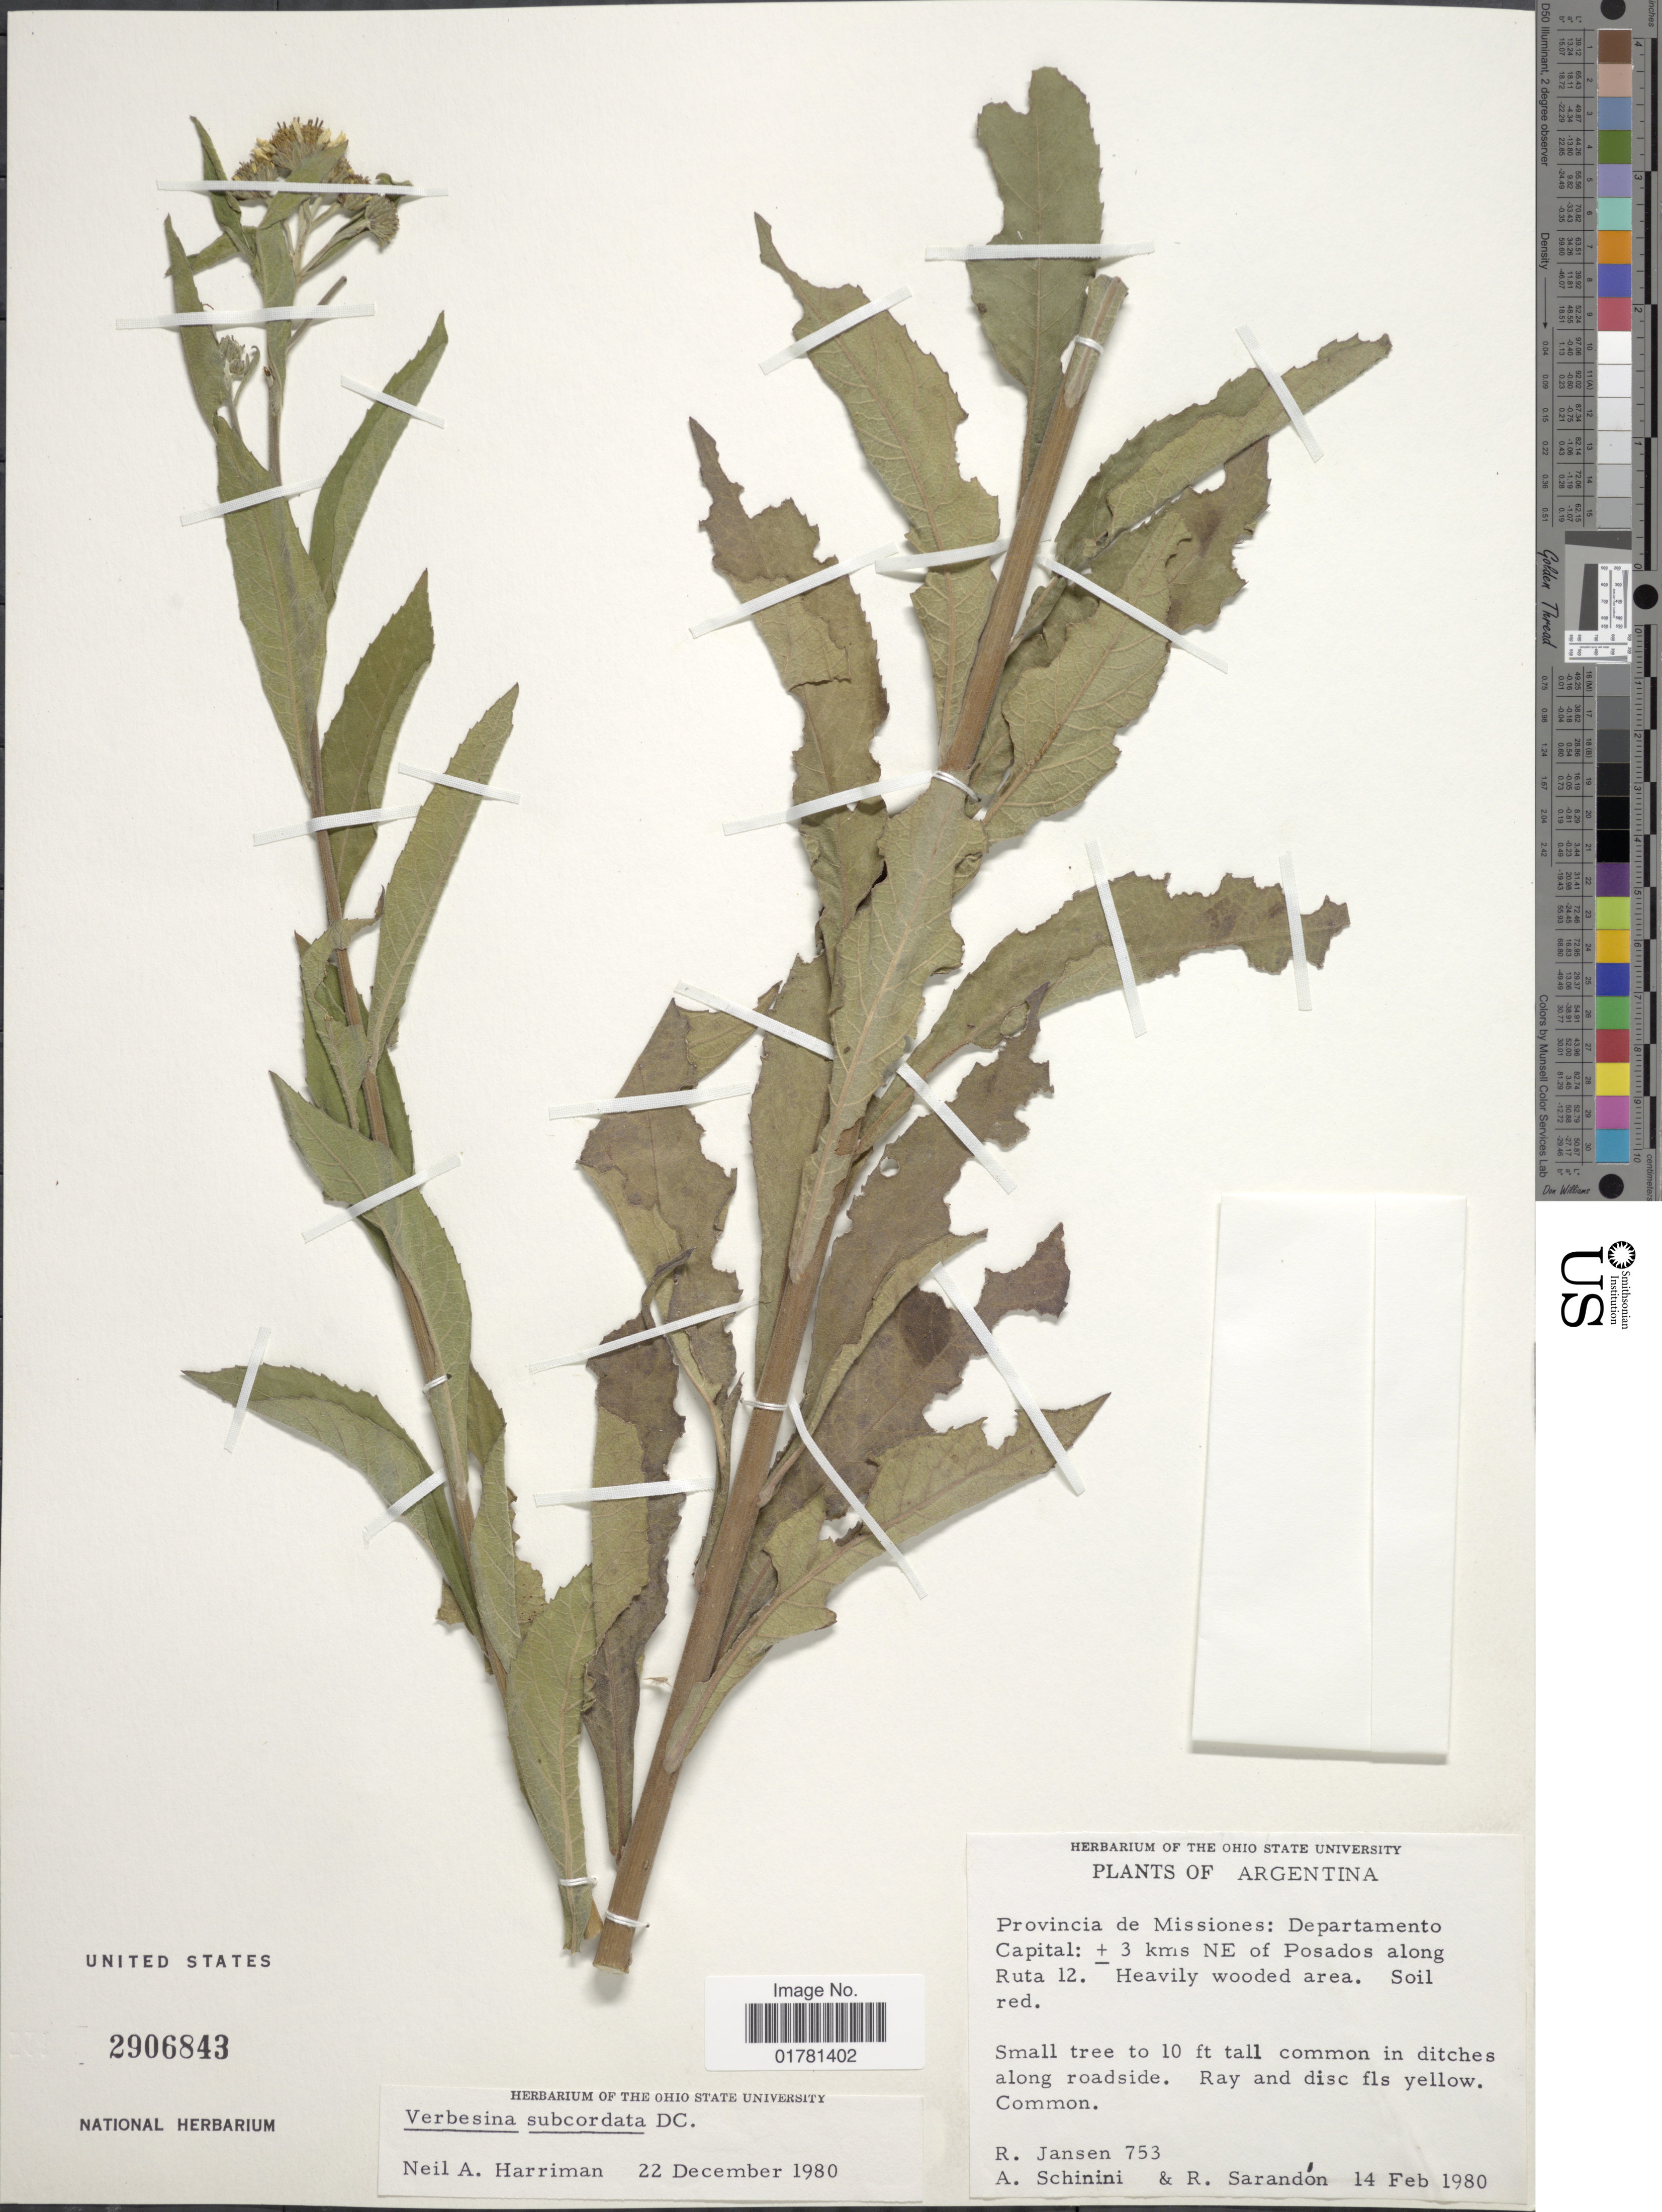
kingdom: Plantae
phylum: Tracheophyta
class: Magnoliopsida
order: Asterales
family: Asteraceae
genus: Verbesina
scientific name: Verbesina subcordata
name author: DC.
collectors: R. K. Jansen, A. Schinini & R. Sarandon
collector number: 753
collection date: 1980-02-14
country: Argentina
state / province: Misiones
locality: Departamento Capital: ± 3 kms NE of Posados along Ruta 12. Heavily wooded area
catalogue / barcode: US 2906843